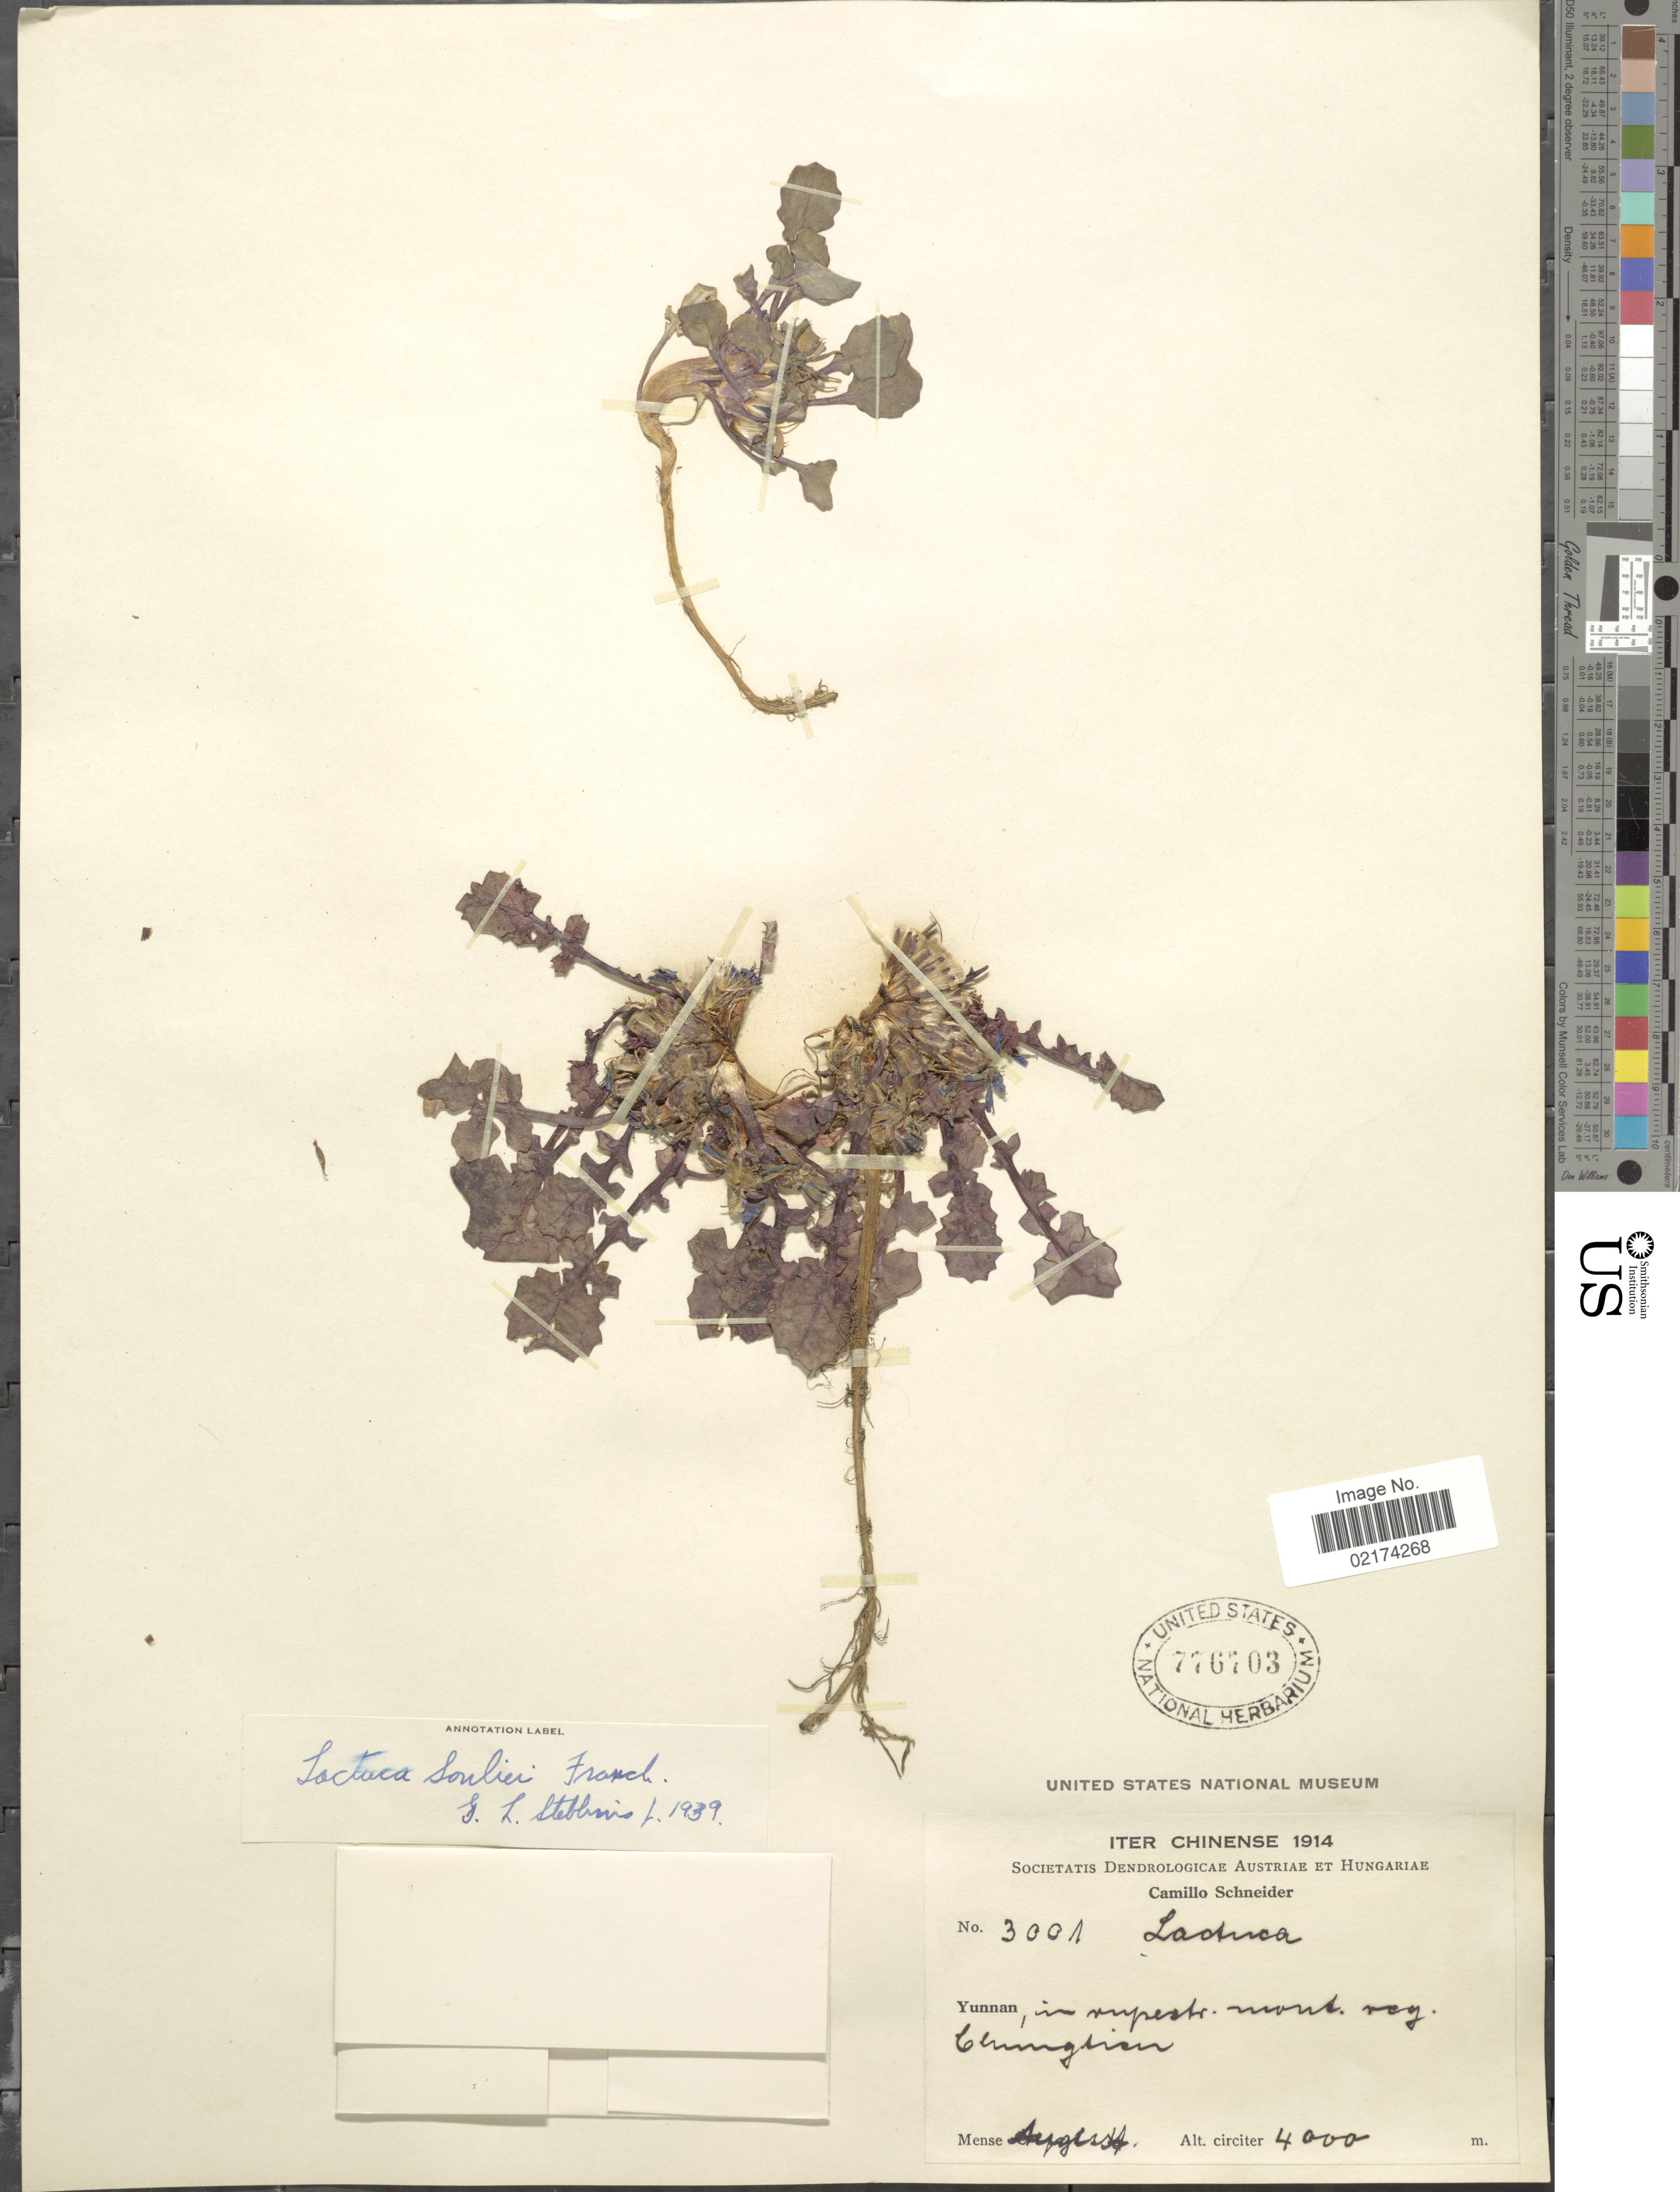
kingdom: Plantae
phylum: Tracheophyta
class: Magnoliopsida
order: Asterales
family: Asteraceae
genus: Parasyncalathium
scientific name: Parasyncalathium souliei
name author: (Franch.) J. W. Zhang et al.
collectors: C. K. Schneider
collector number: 3001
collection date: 1914-08-04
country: China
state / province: Yunnan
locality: Mont, reg. Chungtian [interpreted]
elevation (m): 4000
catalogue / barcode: US 776703